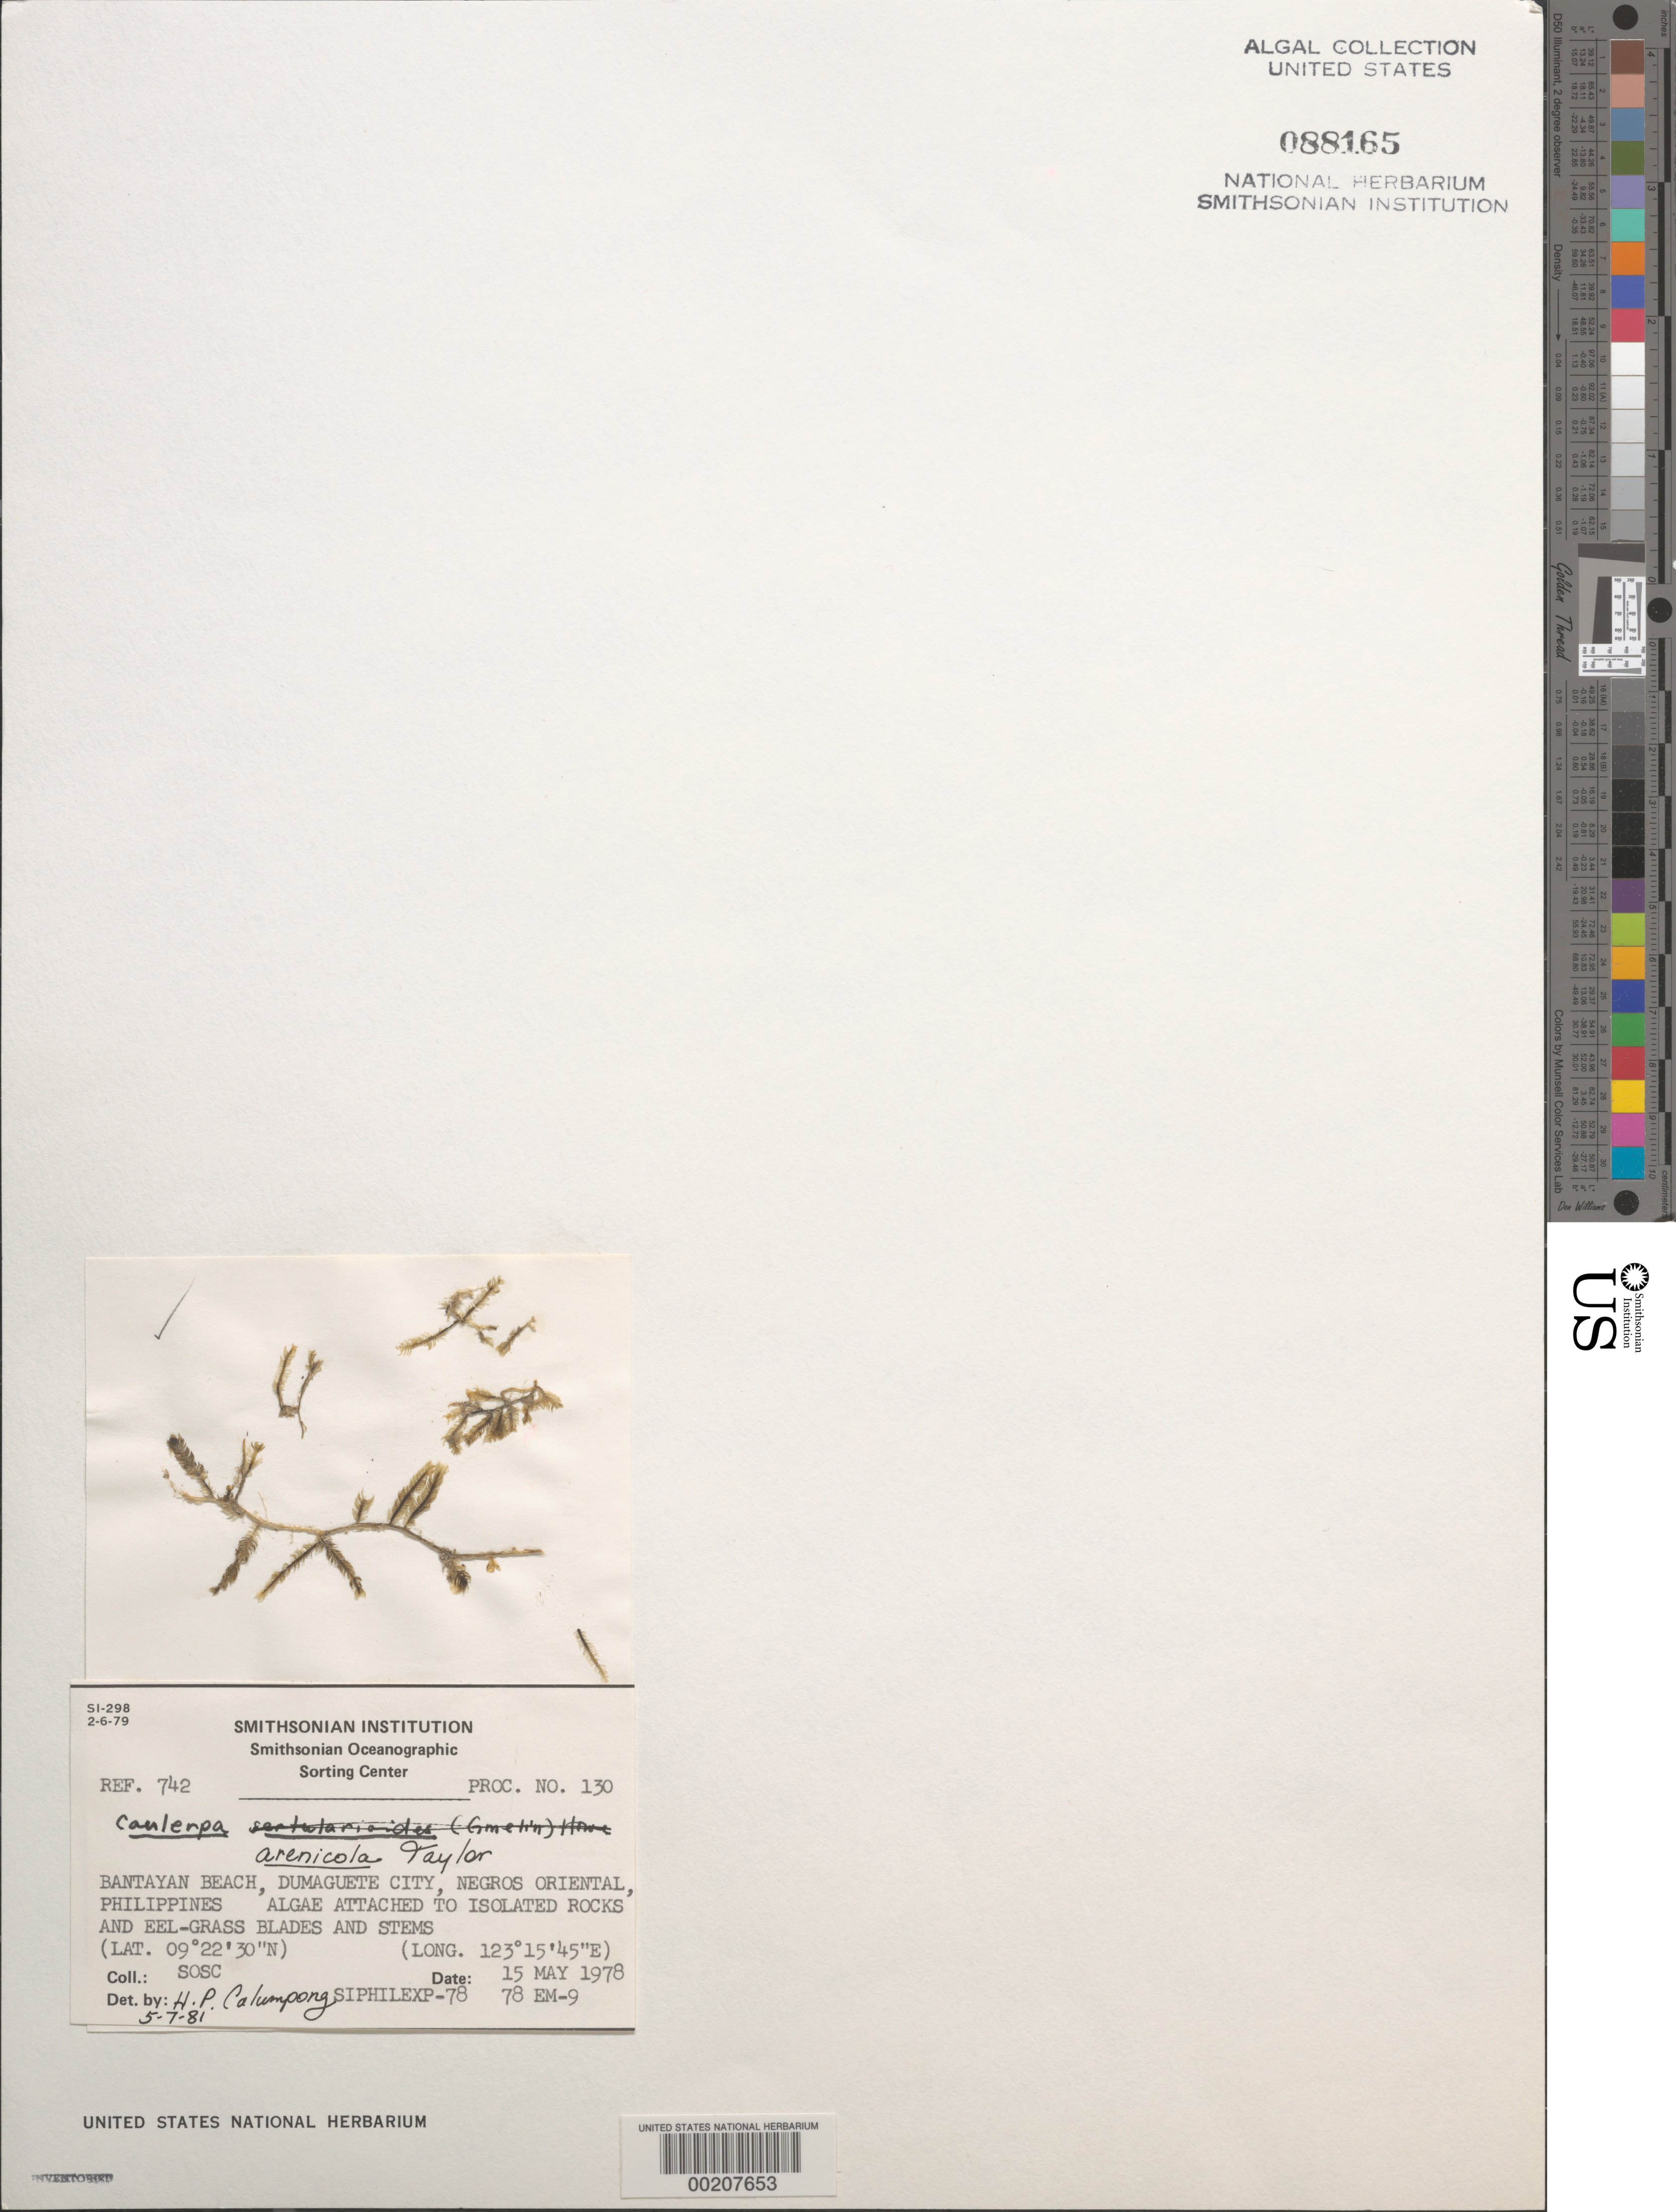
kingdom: Plantae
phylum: Chlorophyta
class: Ulvophyceae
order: Bryopsidales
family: Caulerpaceae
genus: Caulerpa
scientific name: Caulerpa antoensis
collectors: SOSC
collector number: Station 78 Em-9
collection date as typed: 15 May 1978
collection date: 1978-05-15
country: Philippines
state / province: Central Visayas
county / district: Negros Oriental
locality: Bantayan beach, dumaguete city, negros oriental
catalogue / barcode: US 88165